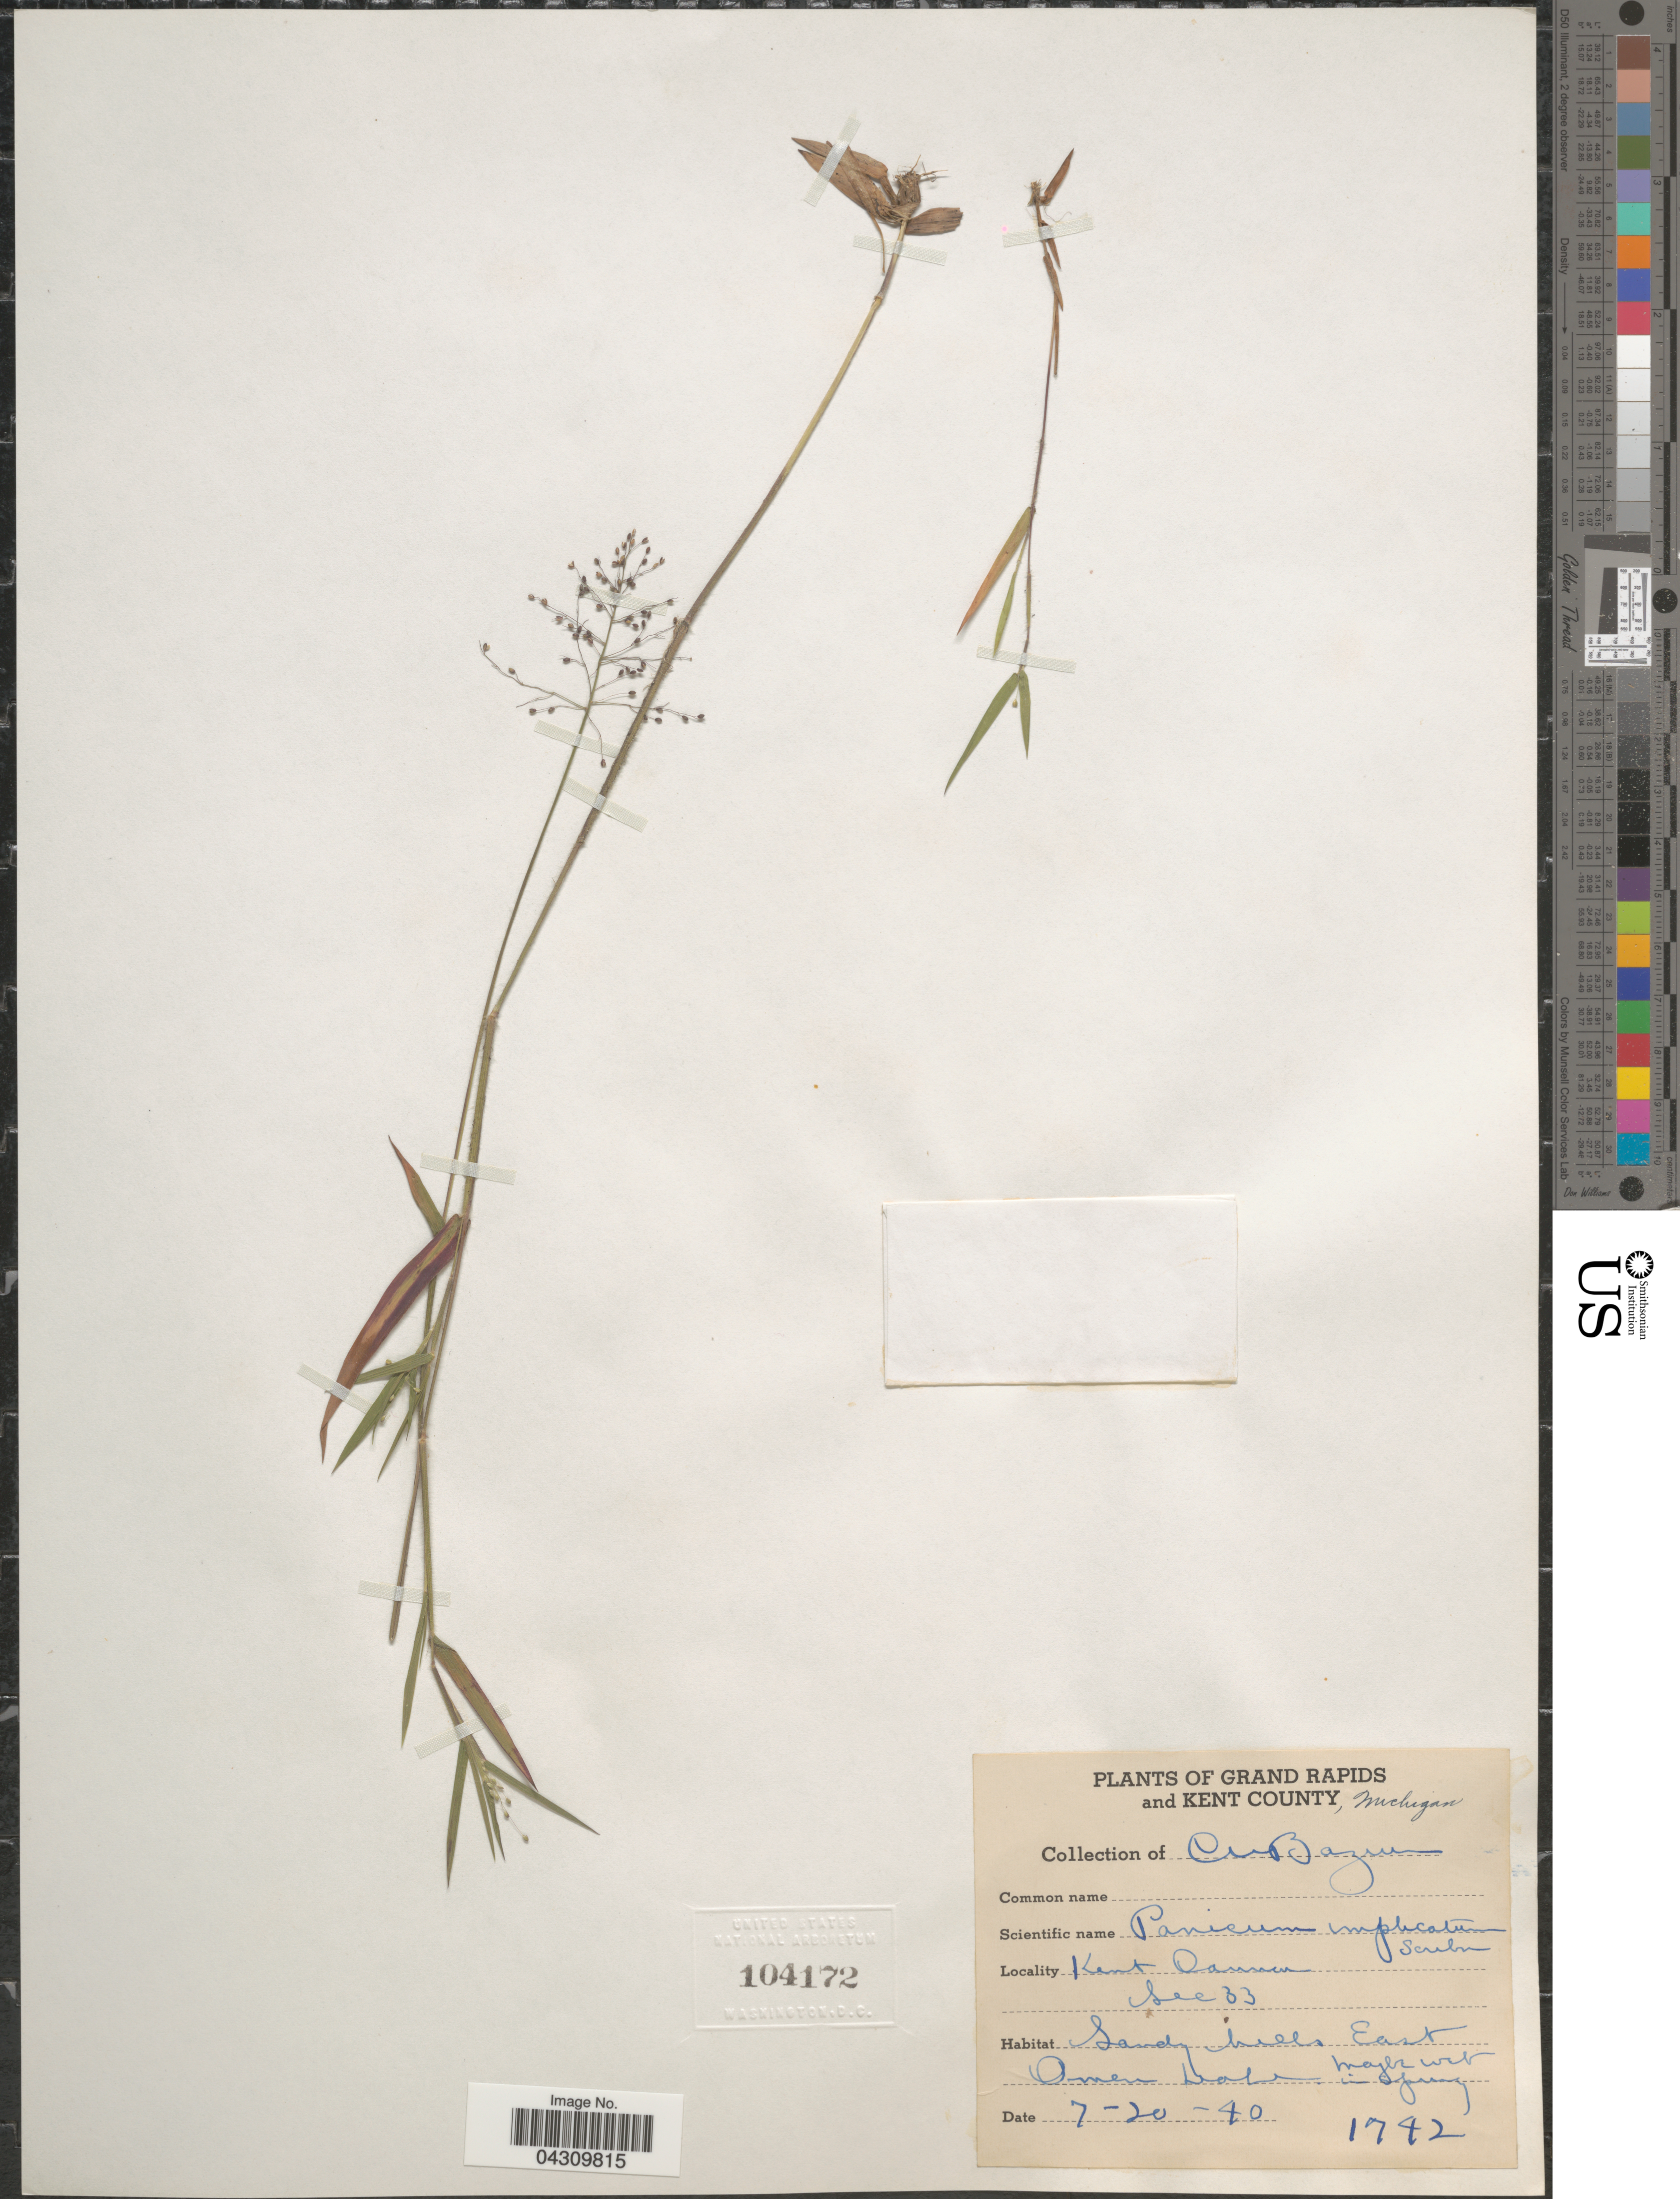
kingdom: Plantae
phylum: Tracheophyta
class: Liliopsida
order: Poales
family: Poaceae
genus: Dichanthelium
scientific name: Dichanthelium acuminatum var. acuminatum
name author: (Sw.) Gould & C.A. Clark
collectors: C. Bazuin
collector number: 1742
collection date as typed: Transcribed d/m/y: 20/7/40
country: United States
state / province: Michigan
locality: Grand Rapids and Kent County. Kent Cannon. Sec 33. Sandy hills East Owen Lake.